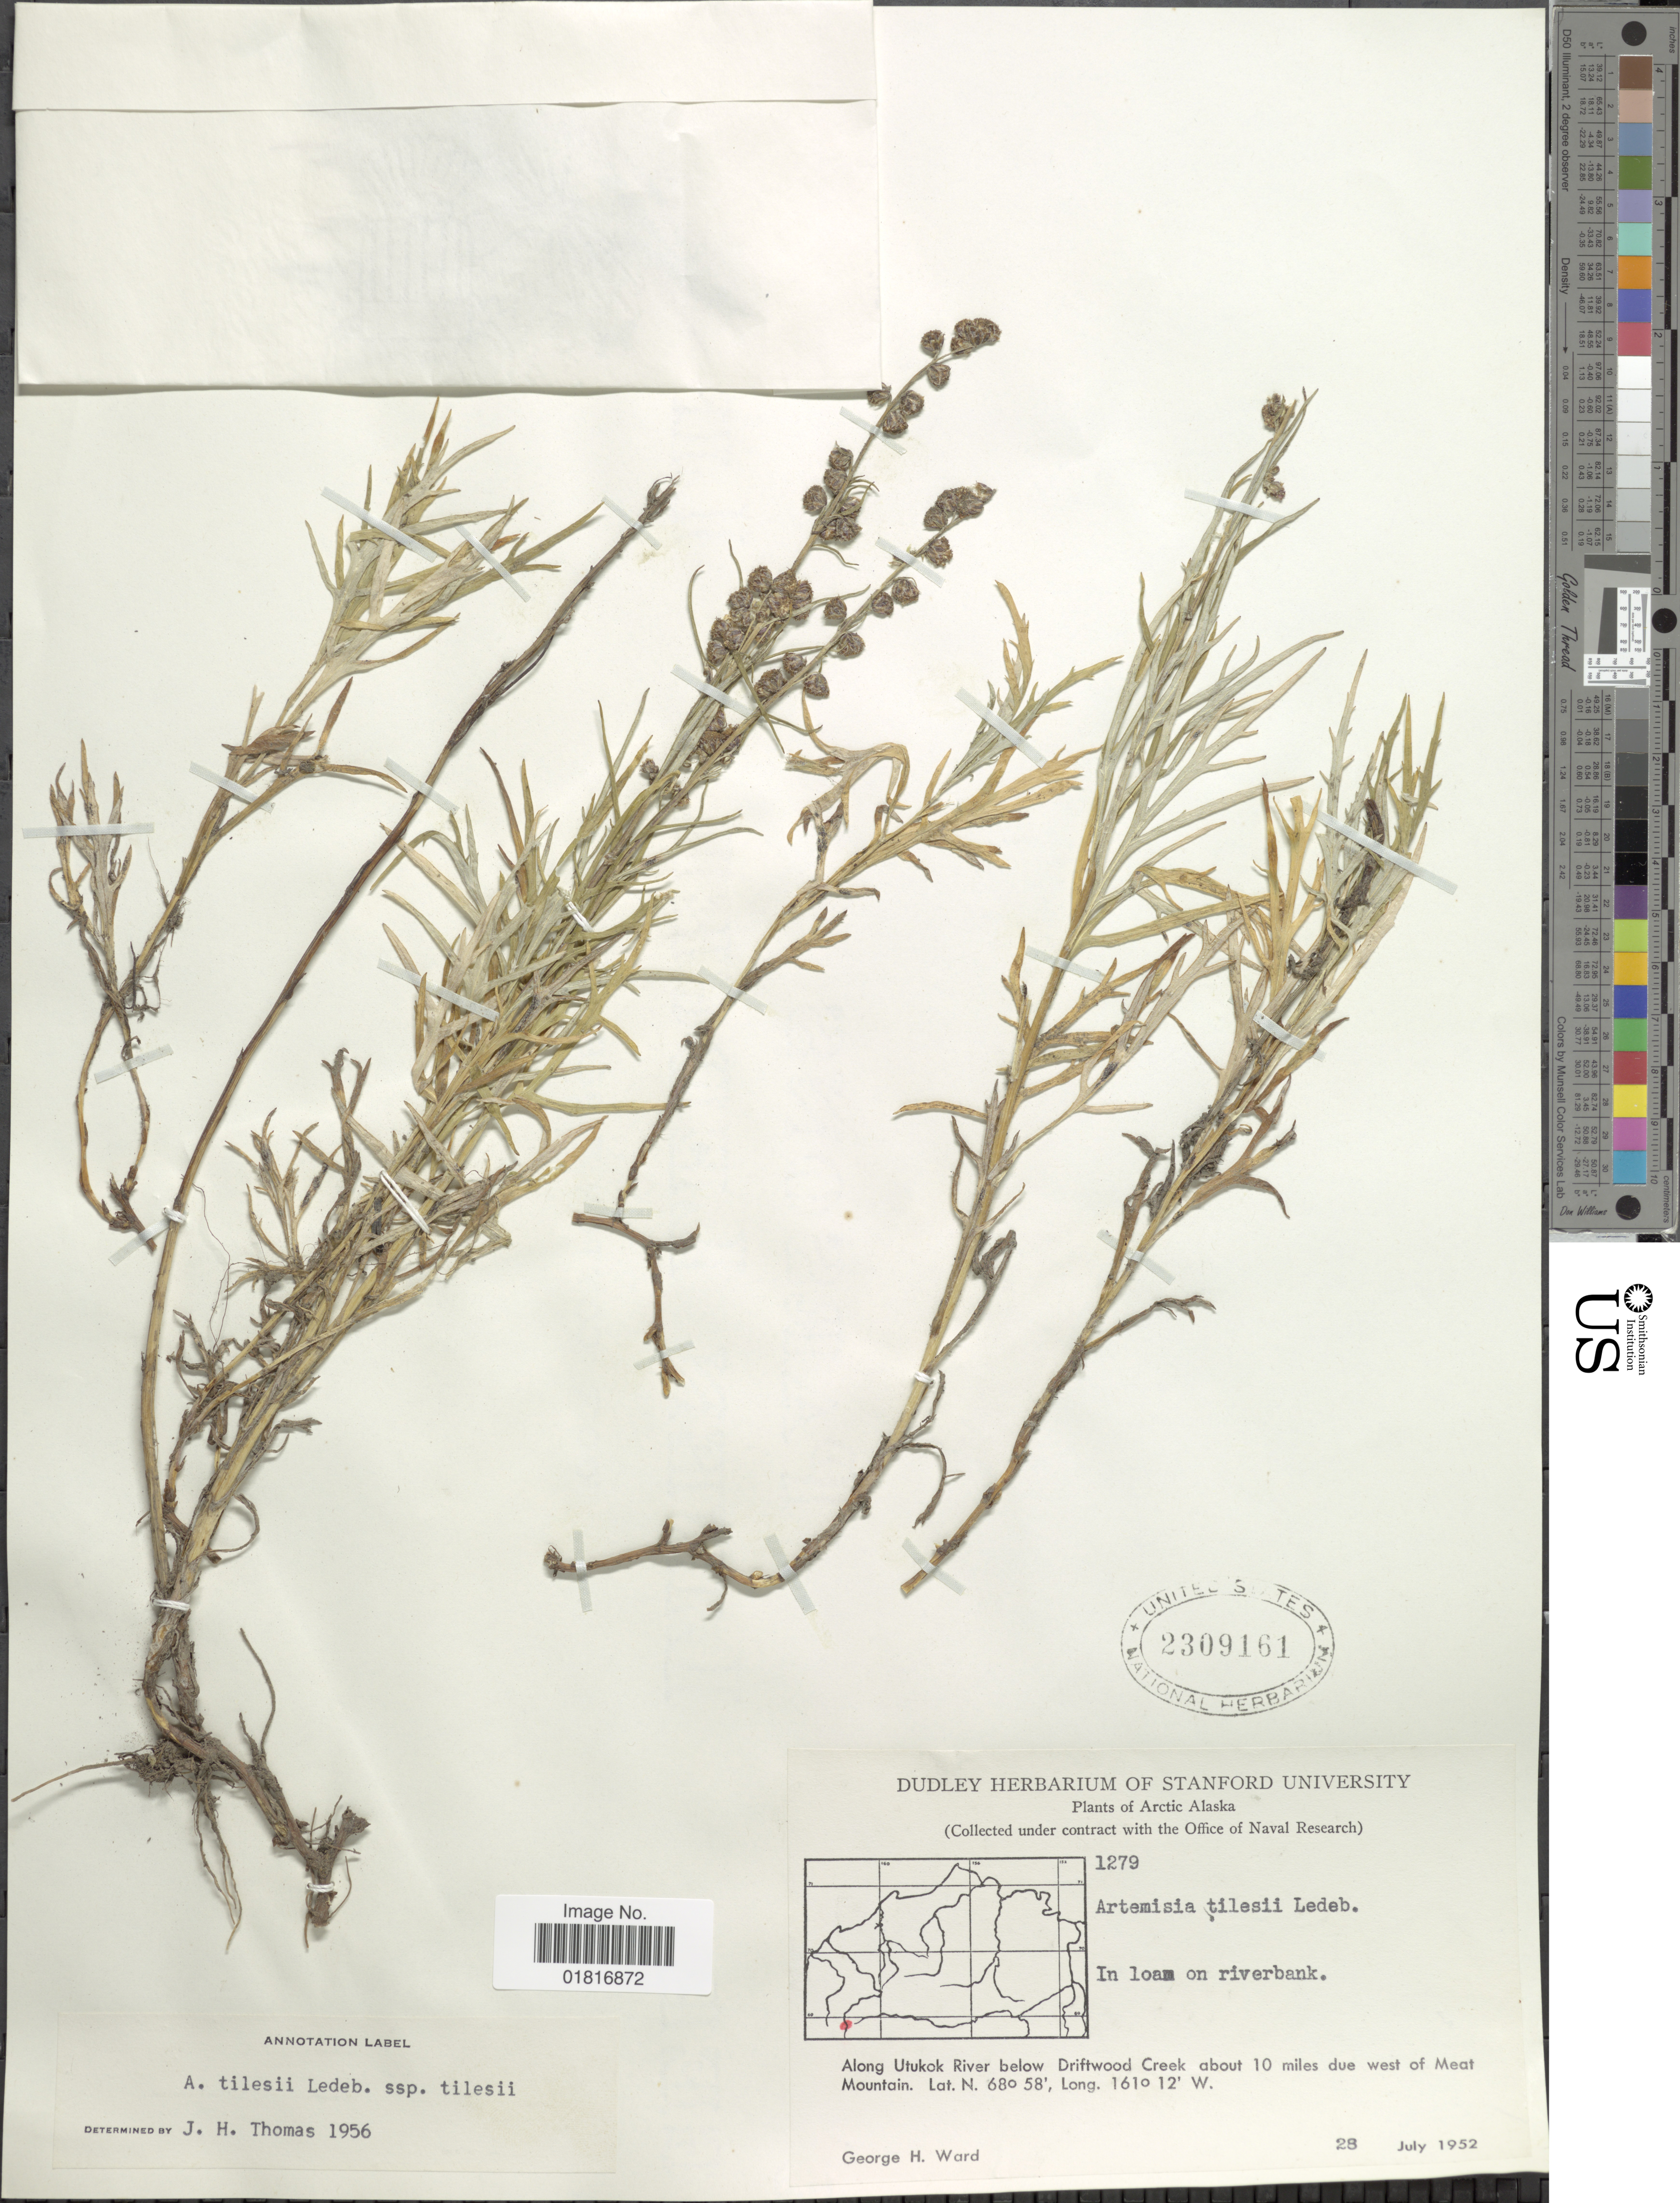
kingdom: Plantae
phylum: Tracheophyta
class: Magnoliopsida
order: Asterales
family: Asteraceae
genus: Artemisia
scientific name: Artemisia tilesii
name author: Ledeb.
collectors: G. H. Ward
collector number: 1279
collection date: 1952-07-28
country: United States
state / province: Alaska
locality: Arctic Alaska, In loam on riverbank, Along Utukok River below Driftwood Creek about 10 miles due west of Meat Mountain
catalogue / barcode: US 2309161